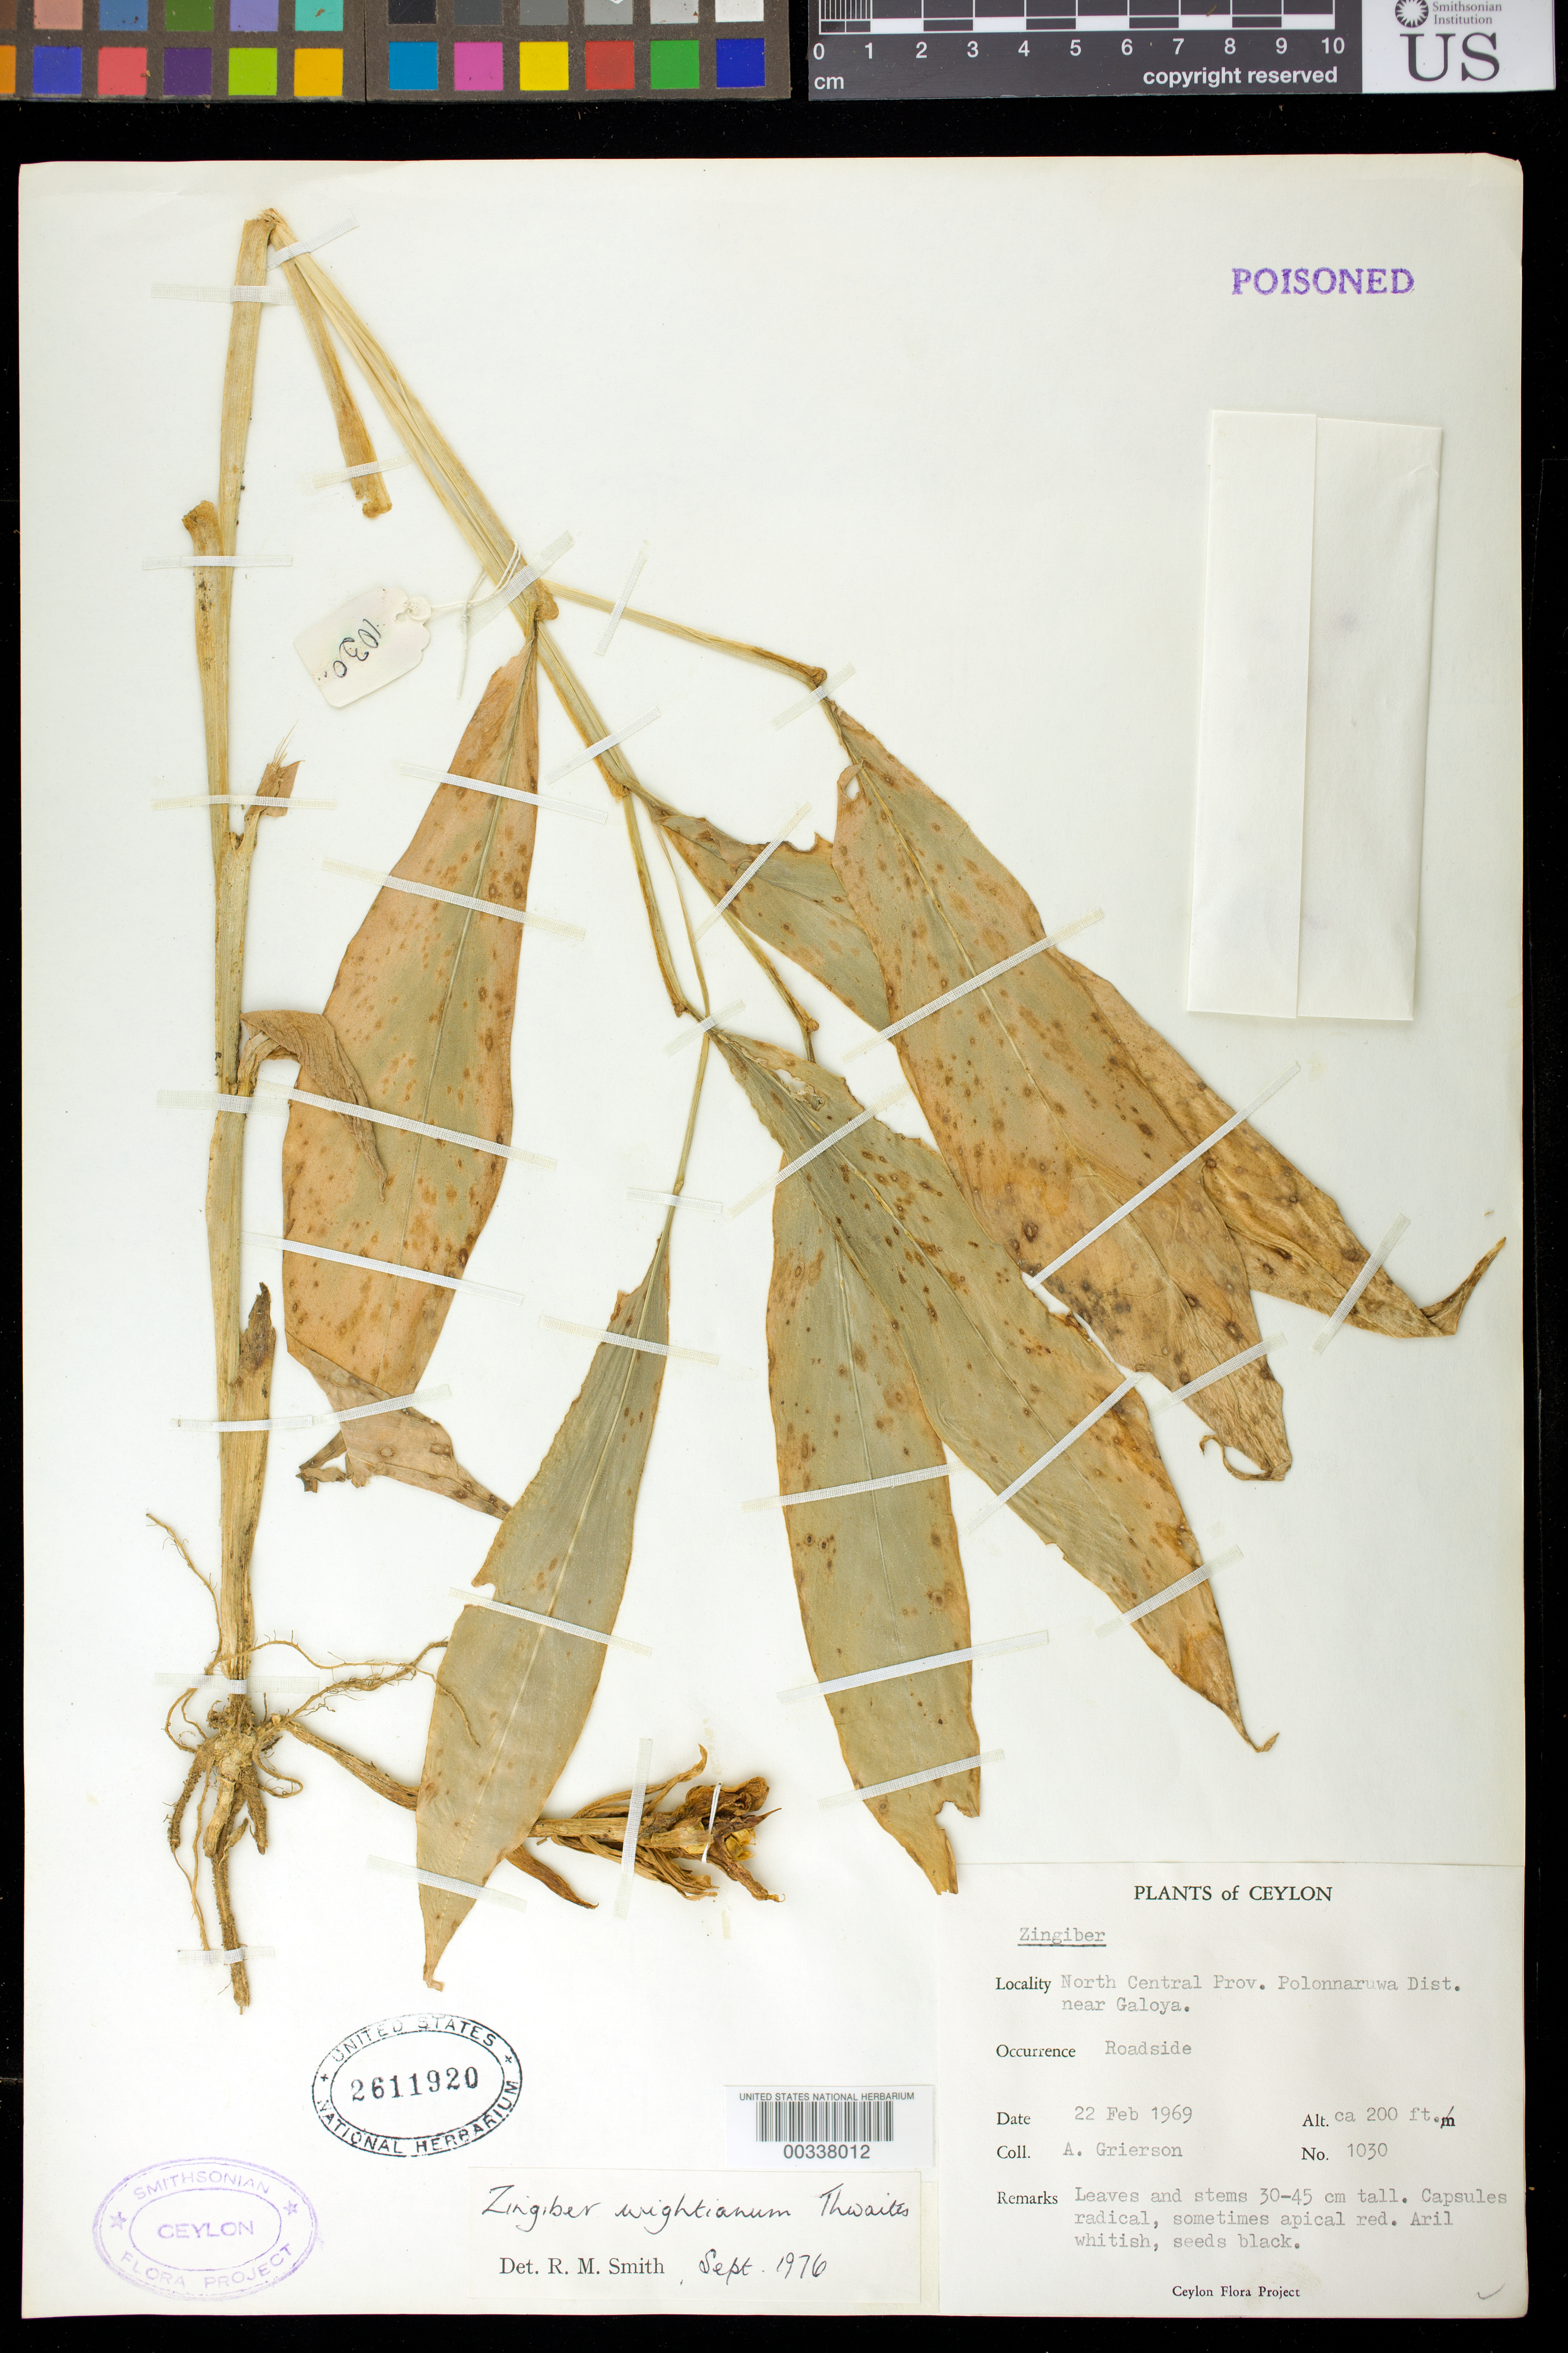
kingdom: Plantae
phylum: Tracheophyta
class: Liliopsida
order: Zingiberales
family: Zingiberaceae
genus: Zingiber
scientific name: Zingiber wightianum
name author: Thwaites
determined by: Smith, R. M.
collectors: A. Grierson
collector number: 1030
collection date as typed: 22 Feb 1969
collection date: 1969-02-22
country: Sri Lanka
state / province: North Central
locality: Plants of ceylon, polonnaruwa dist, near galoya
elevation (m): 61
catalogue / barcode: US 2611920